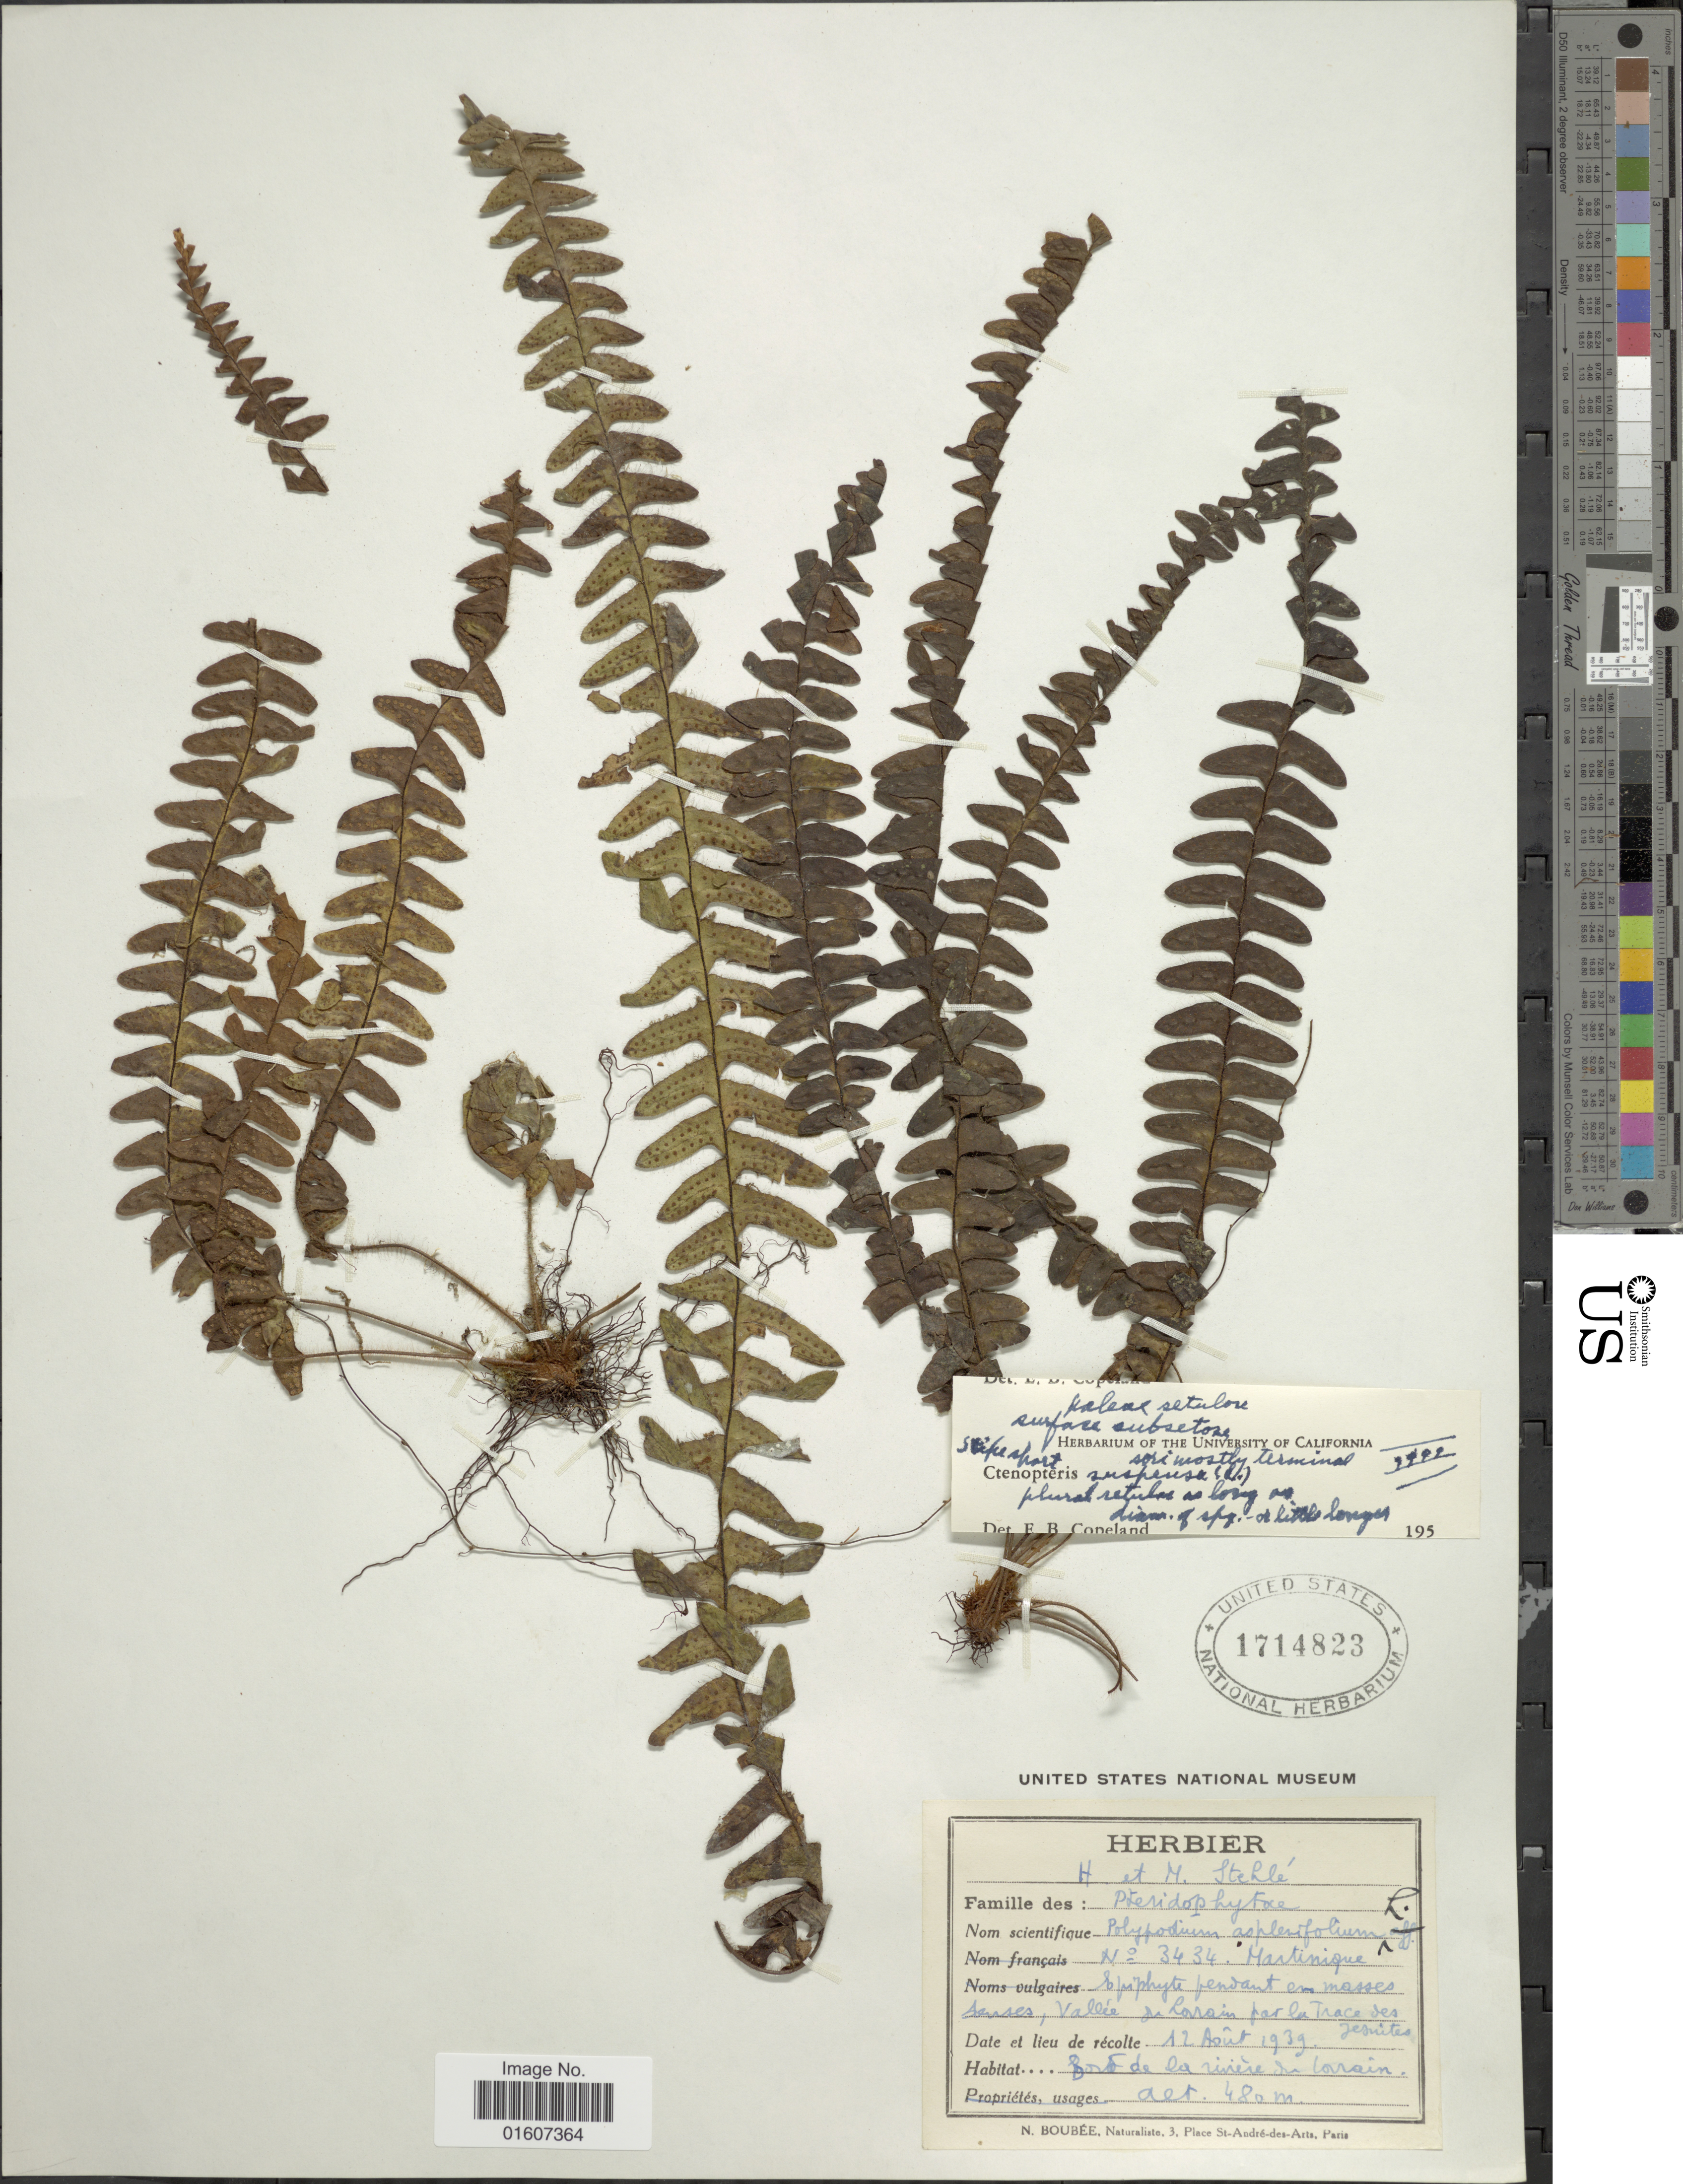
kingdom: Plantae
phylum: Tracheophyta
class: Polypodiopsida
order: Polypodiales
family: Polypodiaceae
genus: Terpsichore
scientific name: Terpsichore asplenifolia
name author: (L.) A.R. Sm.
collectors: H. Stehlé & M. Stehlé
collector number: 3434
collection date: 1939-08-12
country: Martinique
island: Martinique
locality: Vallée du Lorain por la Trace des Jesuites.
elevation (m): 480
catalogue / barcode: US 1714823